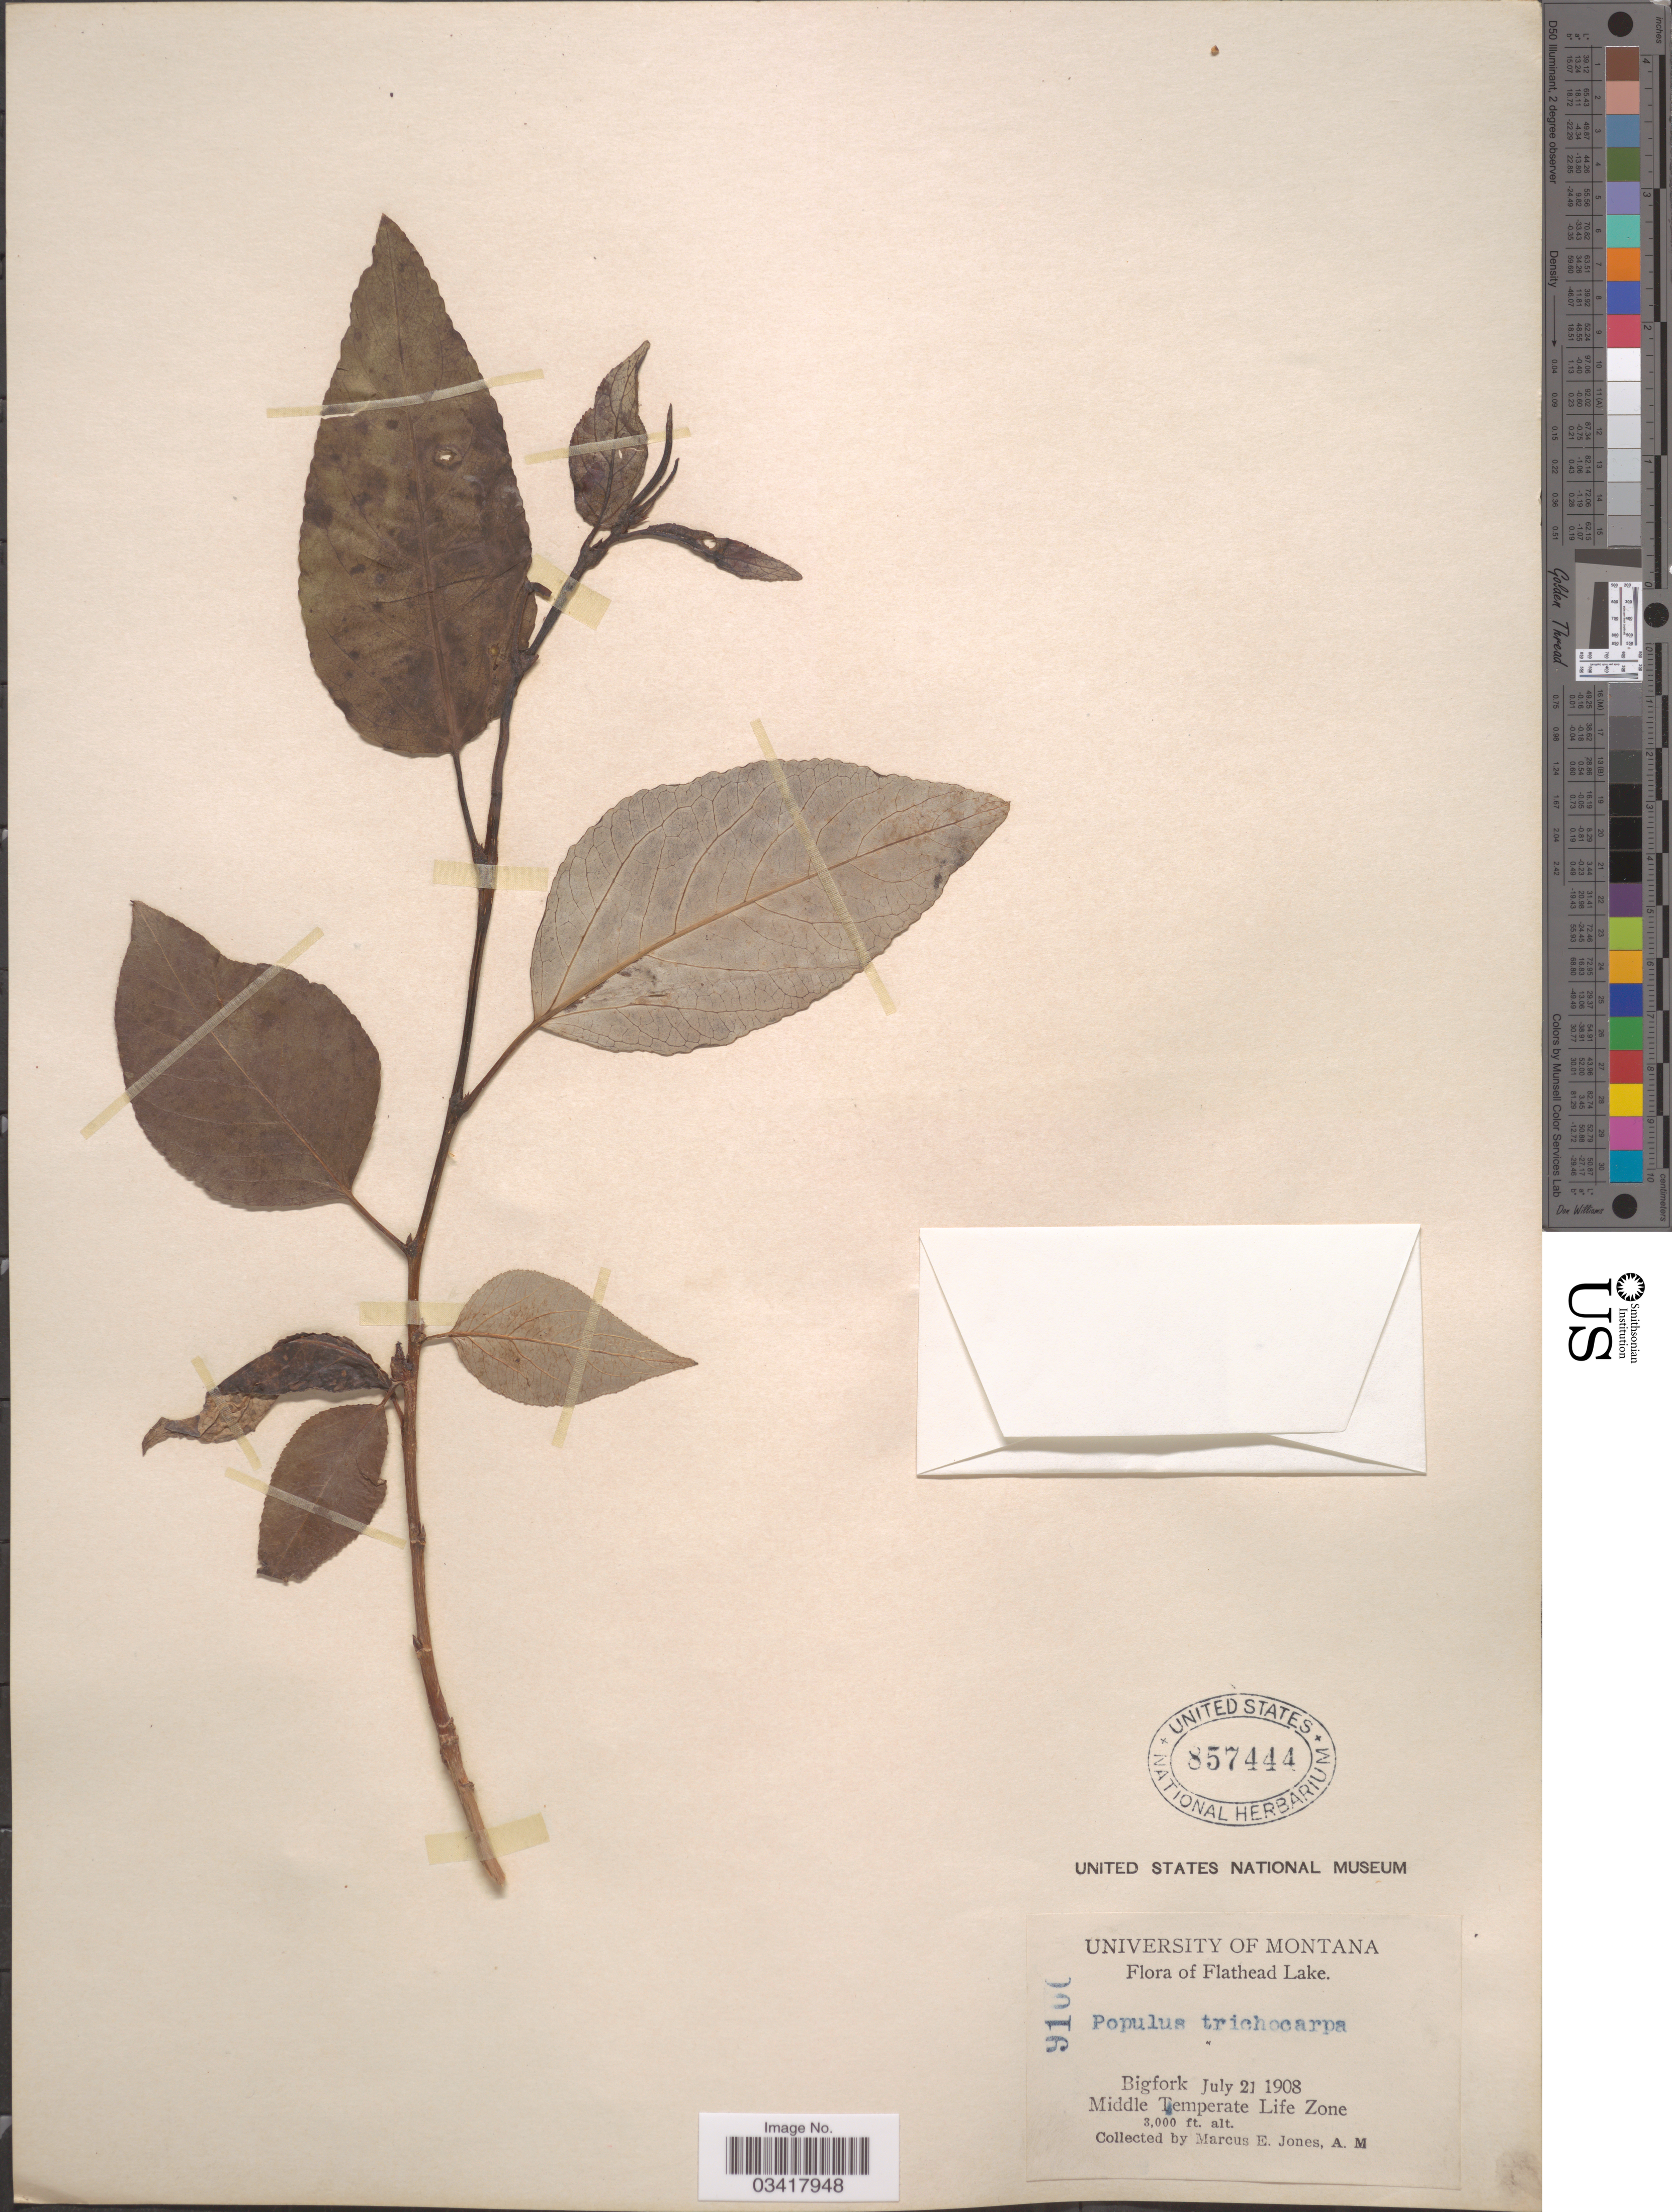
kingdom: Plantae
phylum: Tracheophyta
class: Magnoliopsida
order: Malpighiales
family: Salicaceae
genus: Populus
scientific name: Populus trichocarpa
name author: Torr. & A. Gray ex W. Hook.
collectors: M. E. Jones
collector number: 9100*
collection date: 1908-07-21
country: United States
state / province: Montana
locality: Flathead Lake. Bigfork. Middle Temperate Life Zone.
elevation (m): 914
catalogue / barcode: US 857444